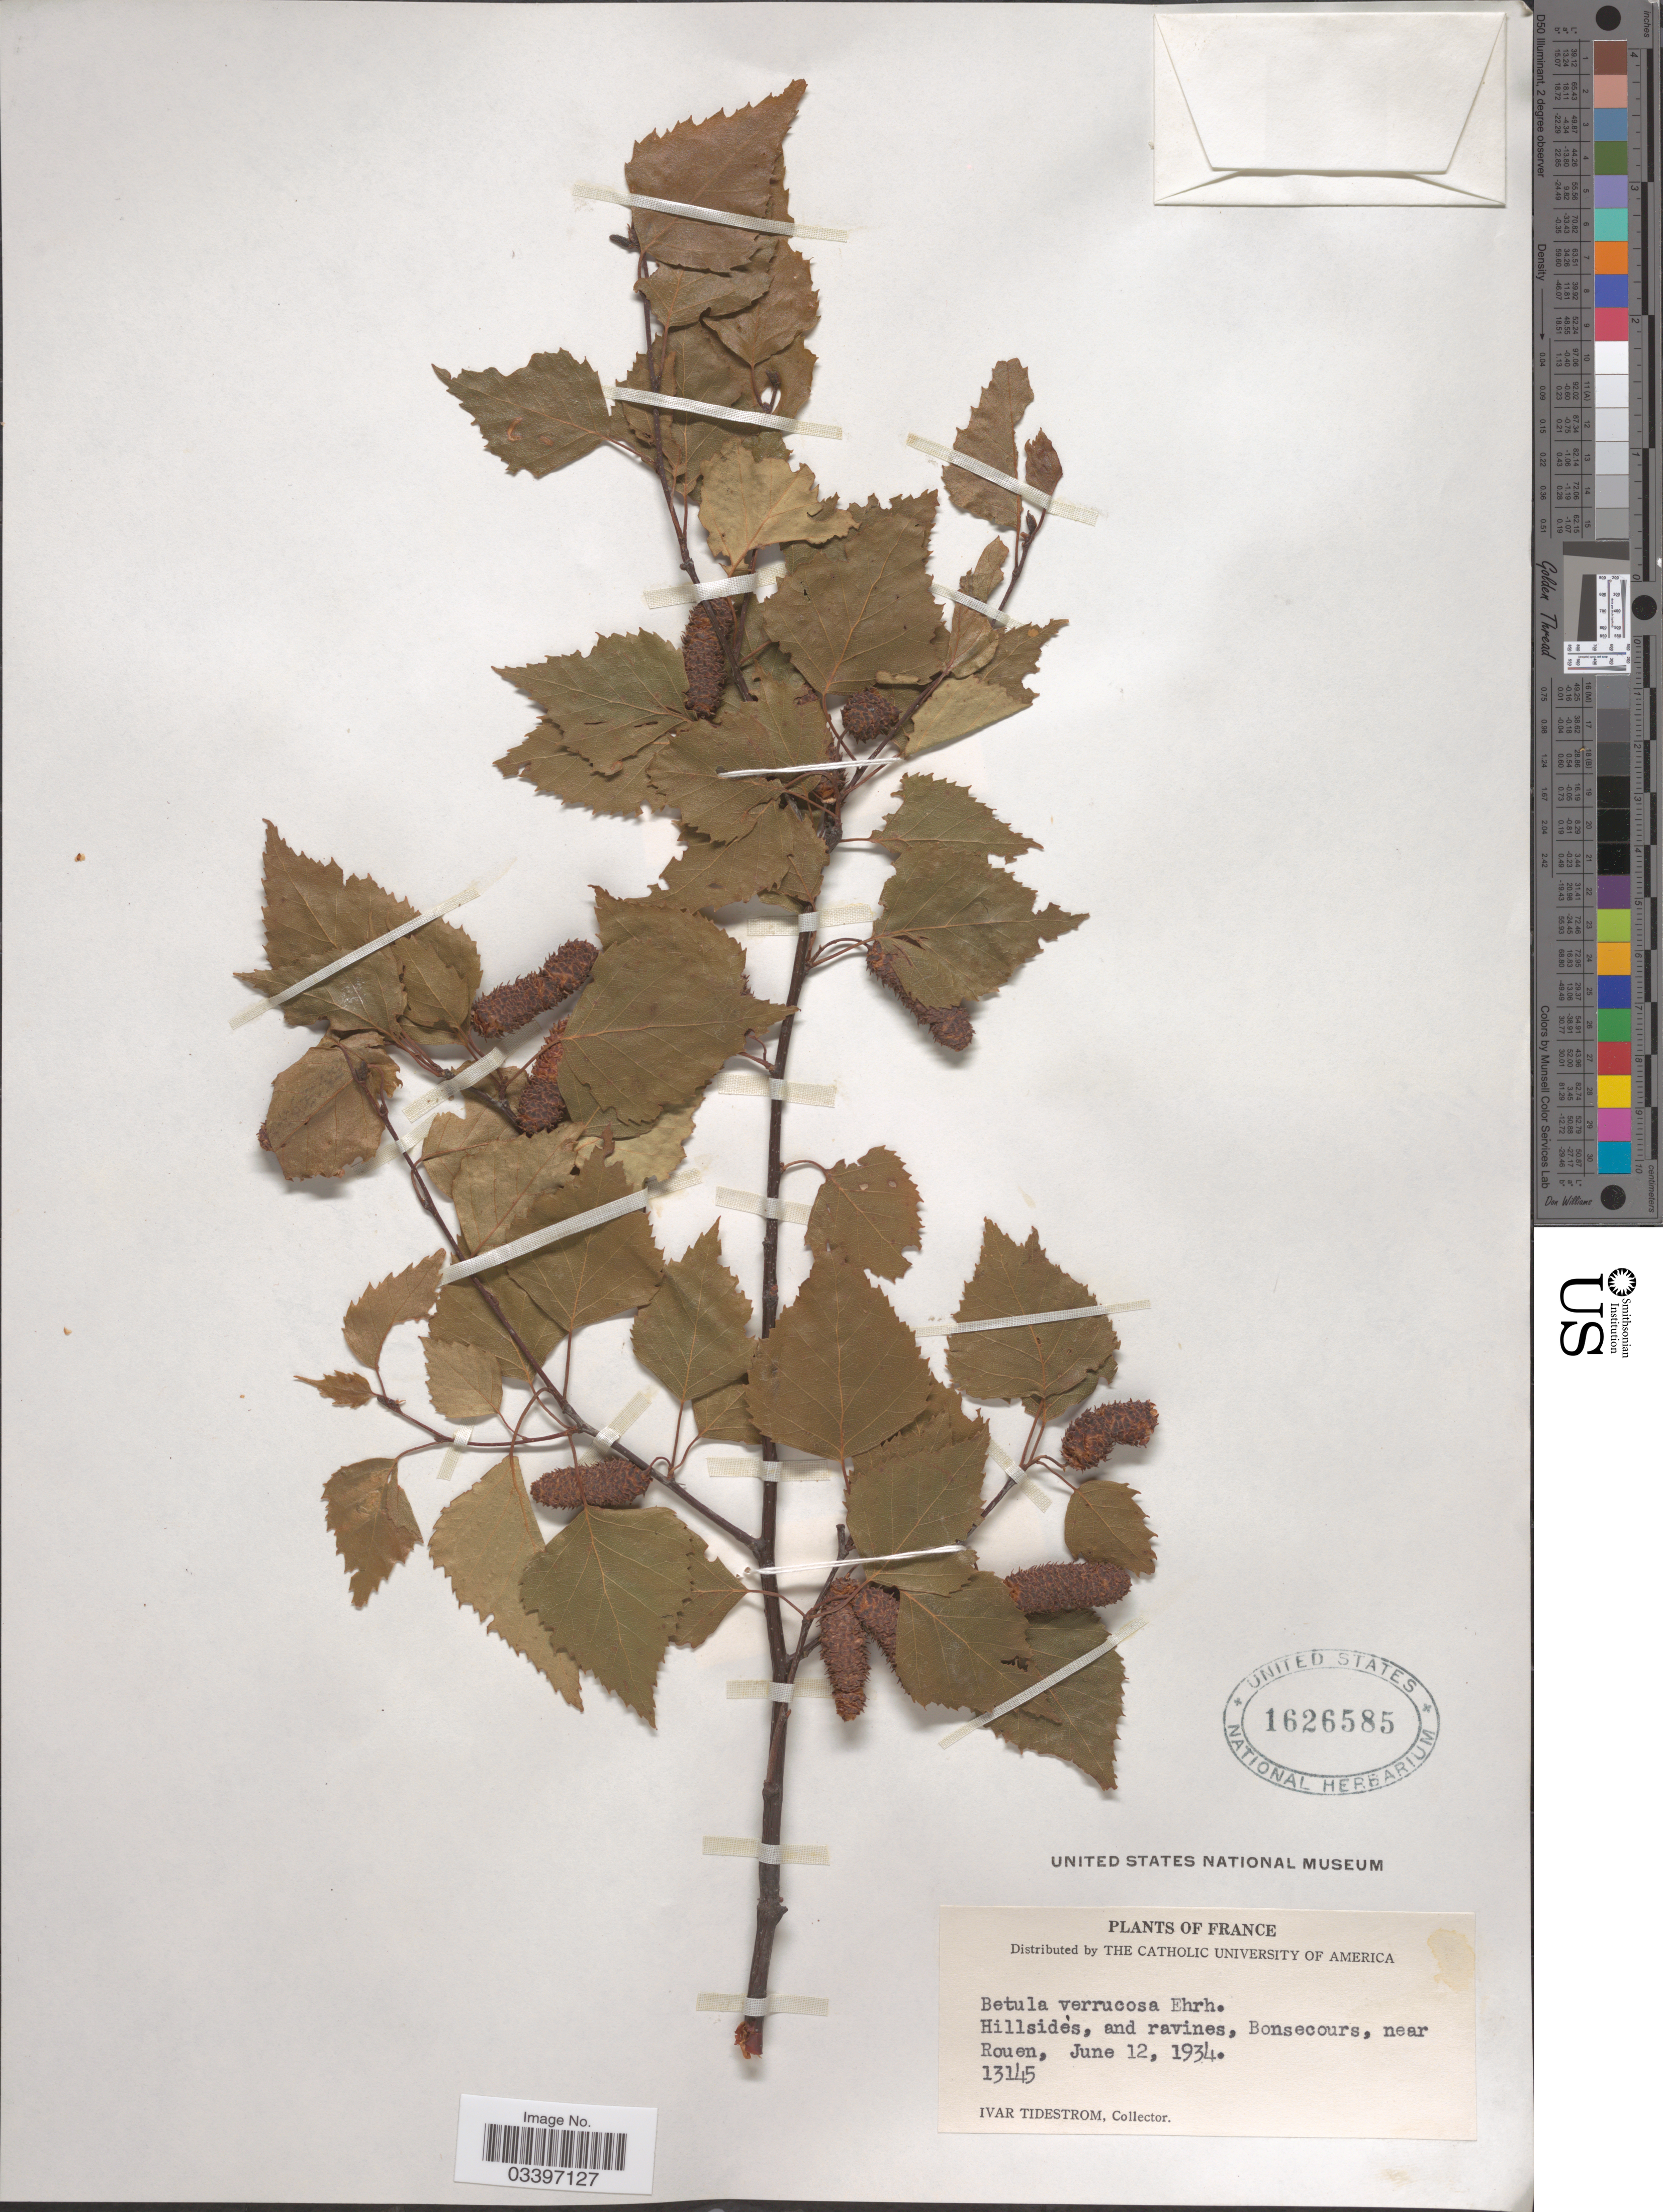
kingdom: Plantae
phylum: Tracheophyta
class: Magnoliopsida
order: Fagales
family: Betulaceae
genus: Betula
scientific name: Betula verrucosa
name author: Ehrh.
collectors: I. F. Tidestrom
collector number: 13145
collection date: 1934-06-12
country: France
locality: Bonsecours, near Rouen.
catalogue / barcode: US 1626585